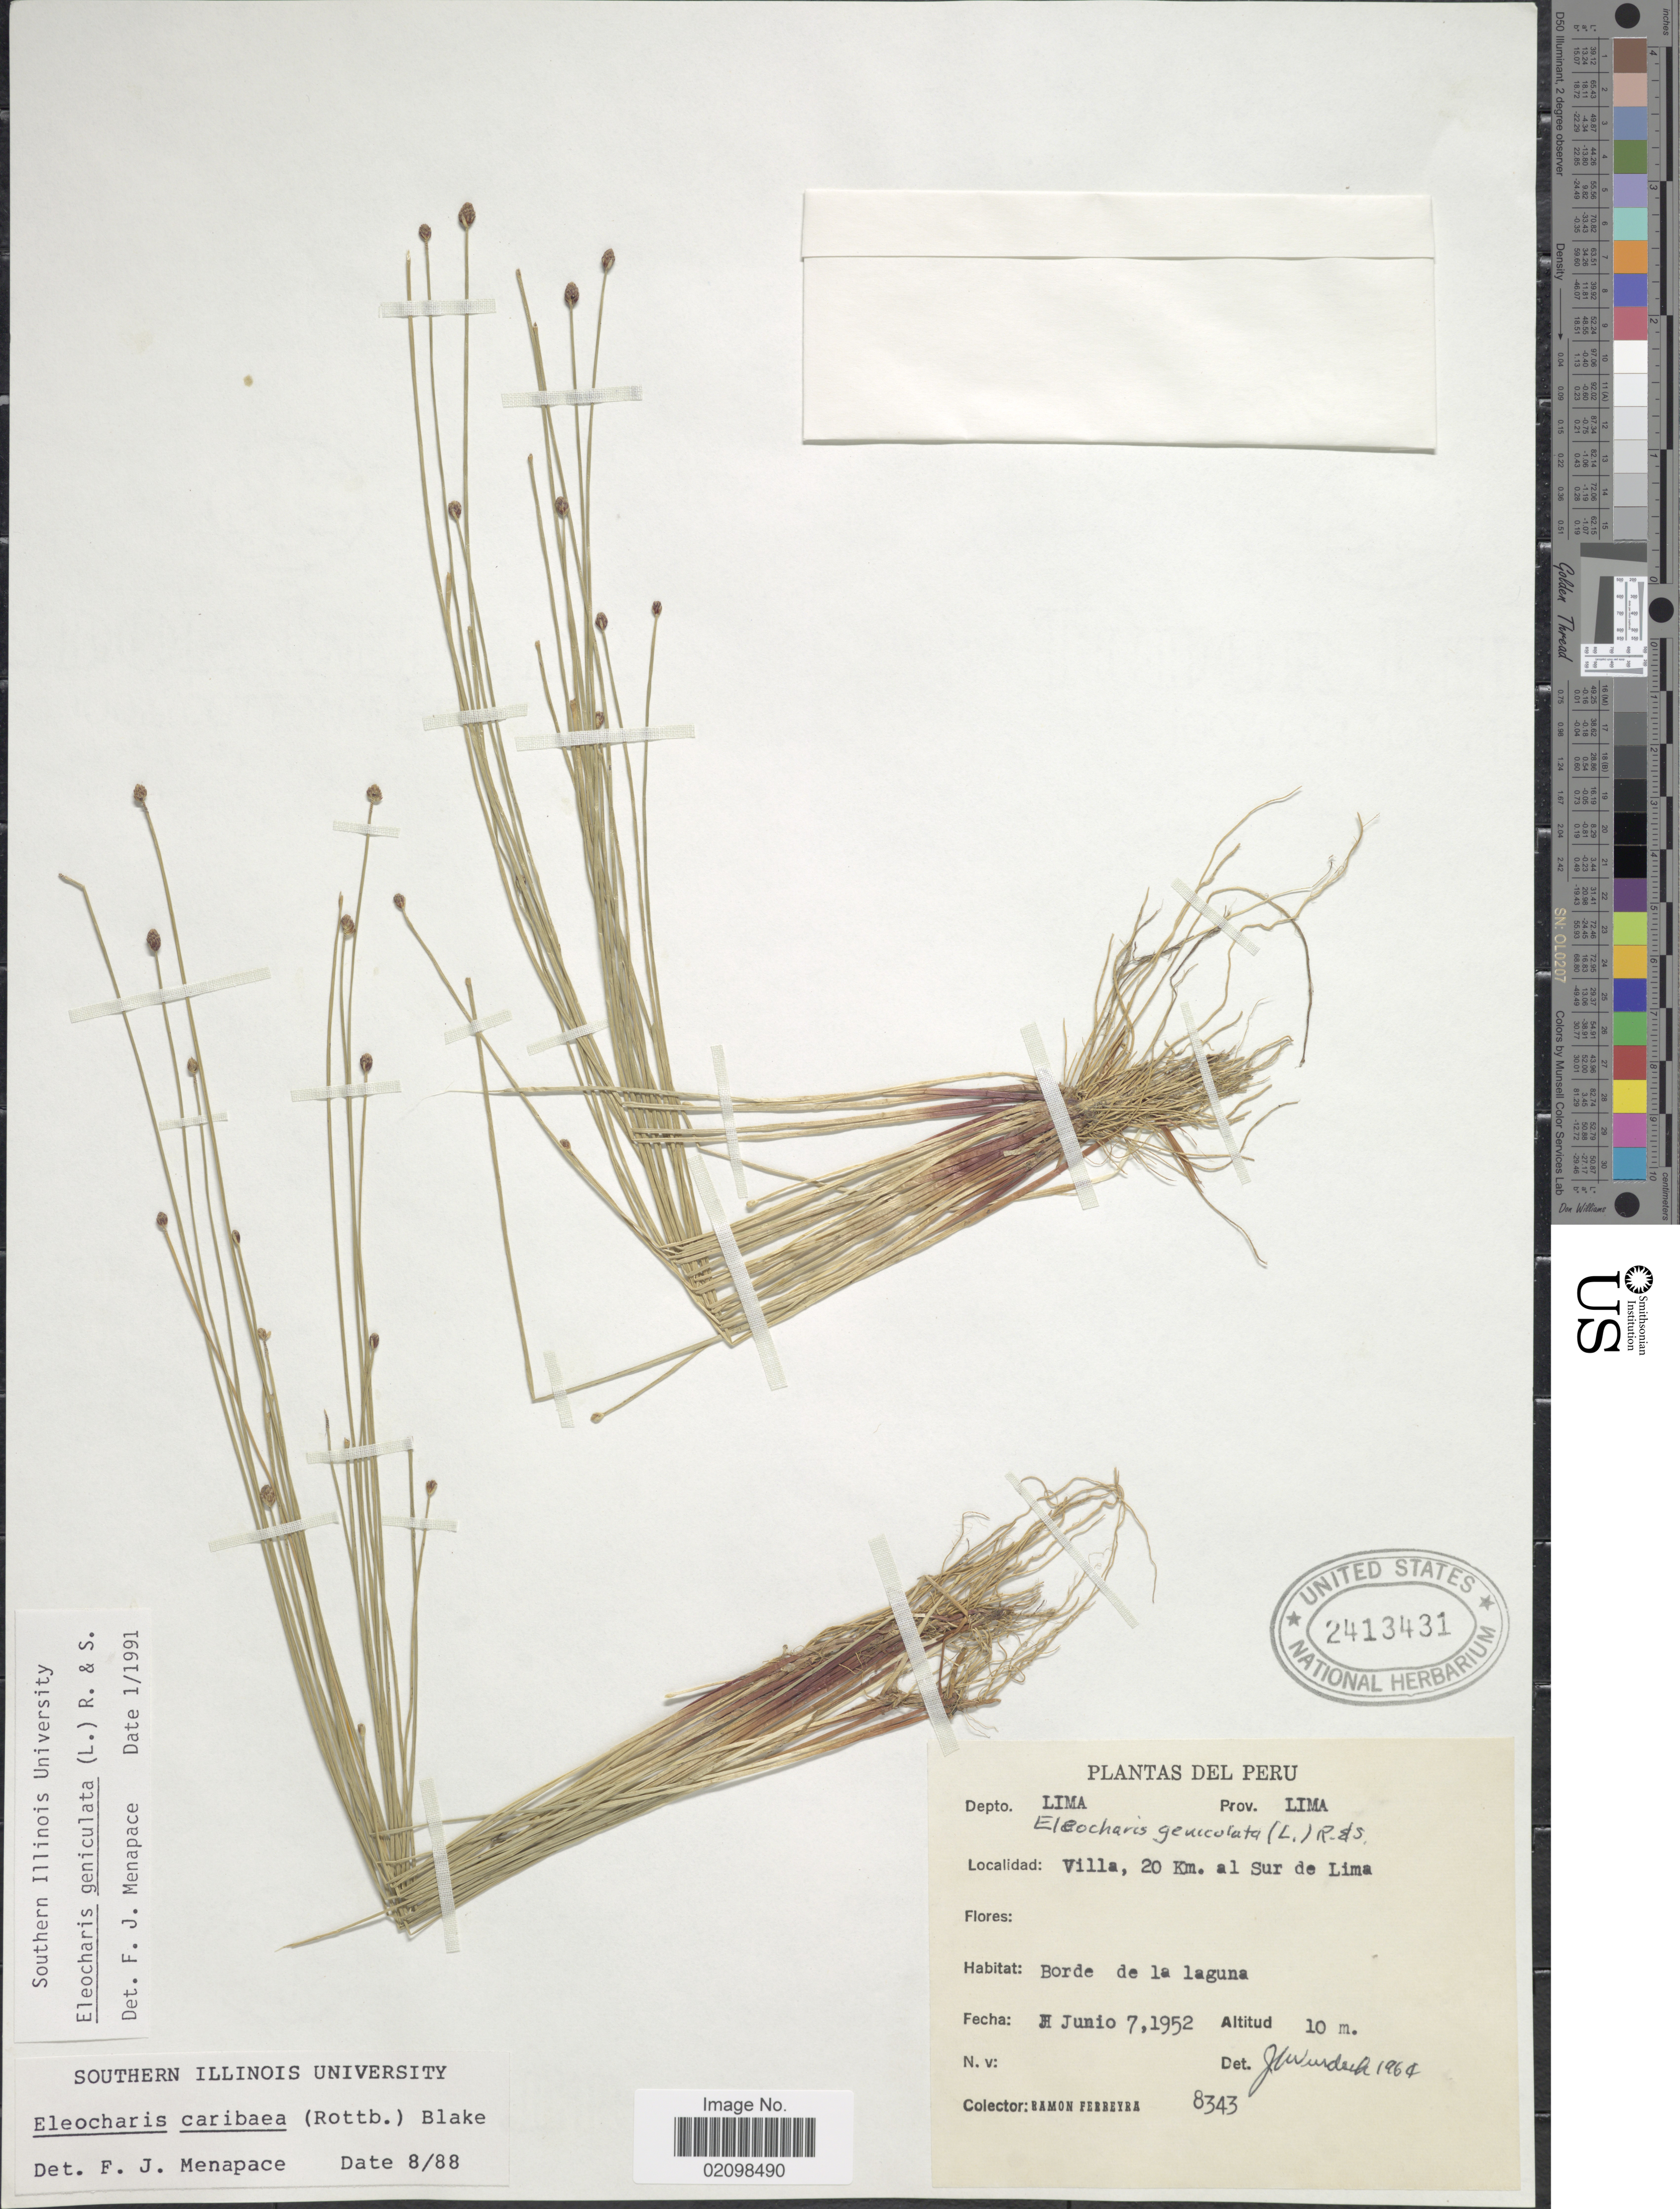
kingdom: Plantae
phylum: Tracheophyta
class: Liliopsida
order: Poales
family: Cyperaceae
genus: Eleocharis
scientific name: Eleocharis geniculata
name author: (L.) Roem. & Schult.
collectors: R. A. Ferreyra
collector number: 8343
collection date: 1952-06-07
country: Peru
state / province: Lima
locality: Prov. Lima. Villa, 20 Km. al Sur de Lima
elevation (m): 10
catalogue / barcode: US 2413431